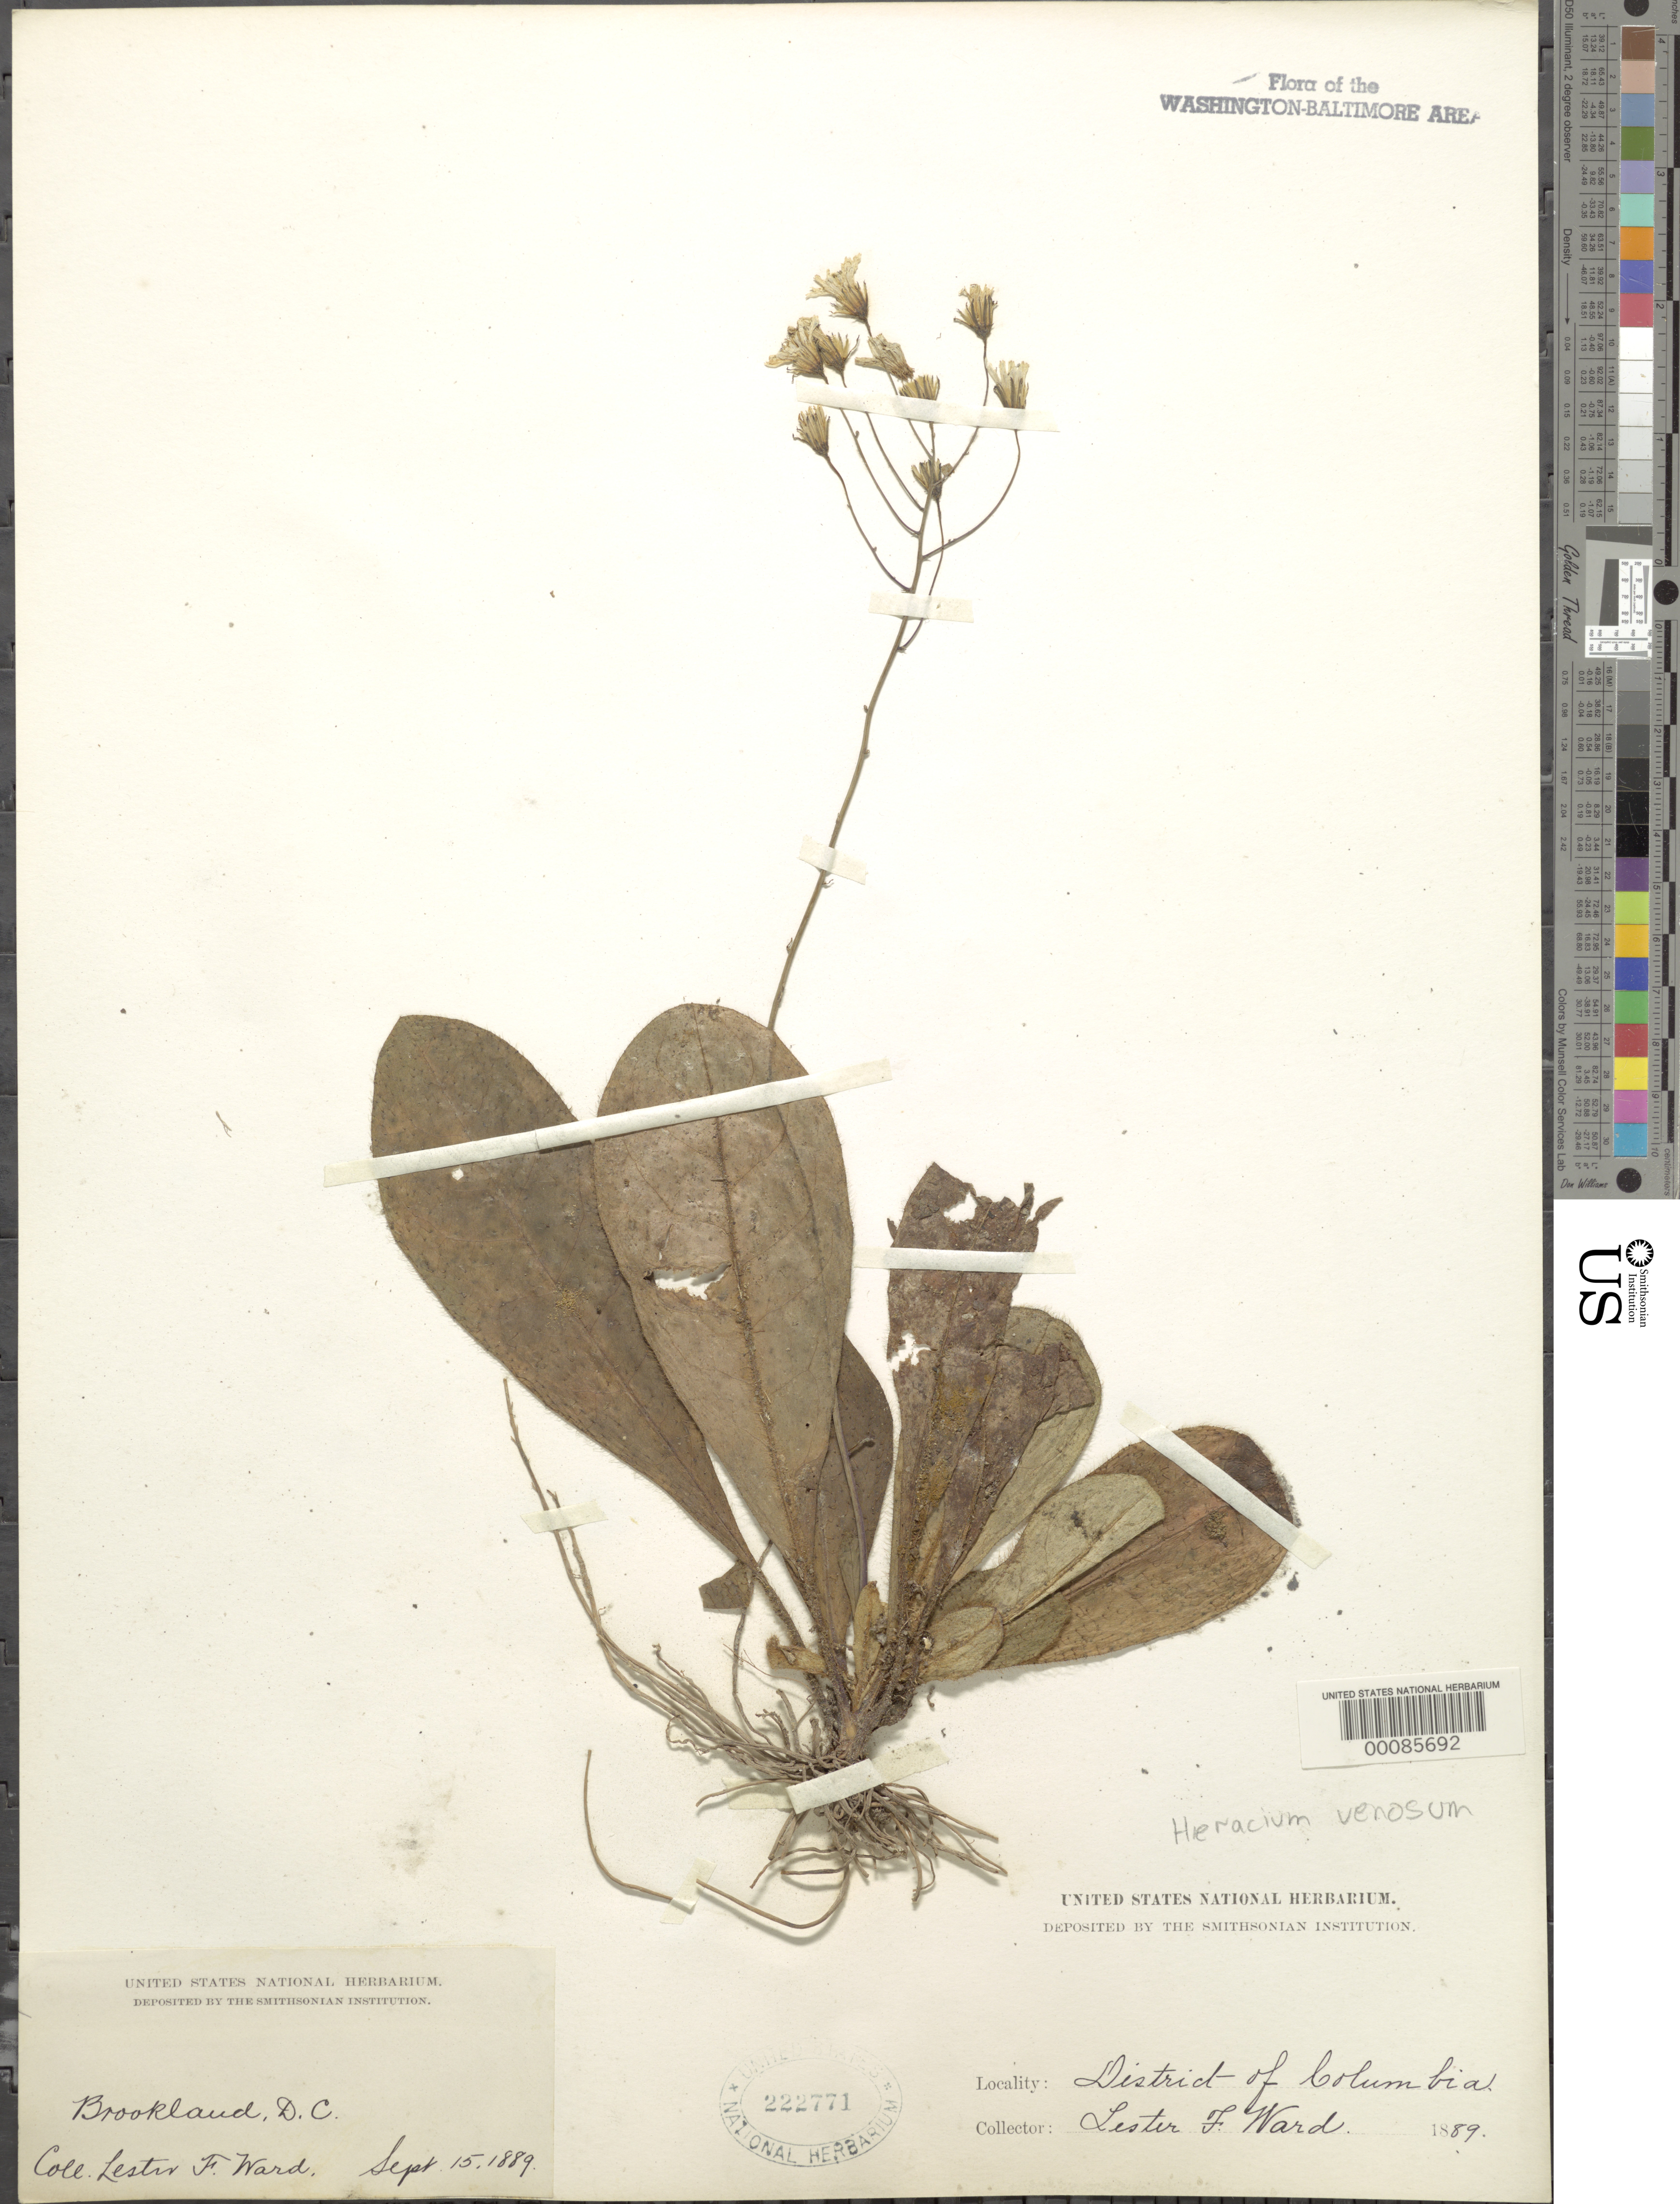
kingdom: Plantae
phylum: Tracheophyta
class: Magnoliopsida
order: Asterales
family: Asteraceae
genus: Hieracium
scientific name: Hieracium venosum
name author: L.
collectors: L. F. Ward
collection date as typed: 15 Sep 1889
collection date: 1889-09-15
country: United States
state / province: District of Columbia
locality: Brookland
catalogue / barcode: US 222771